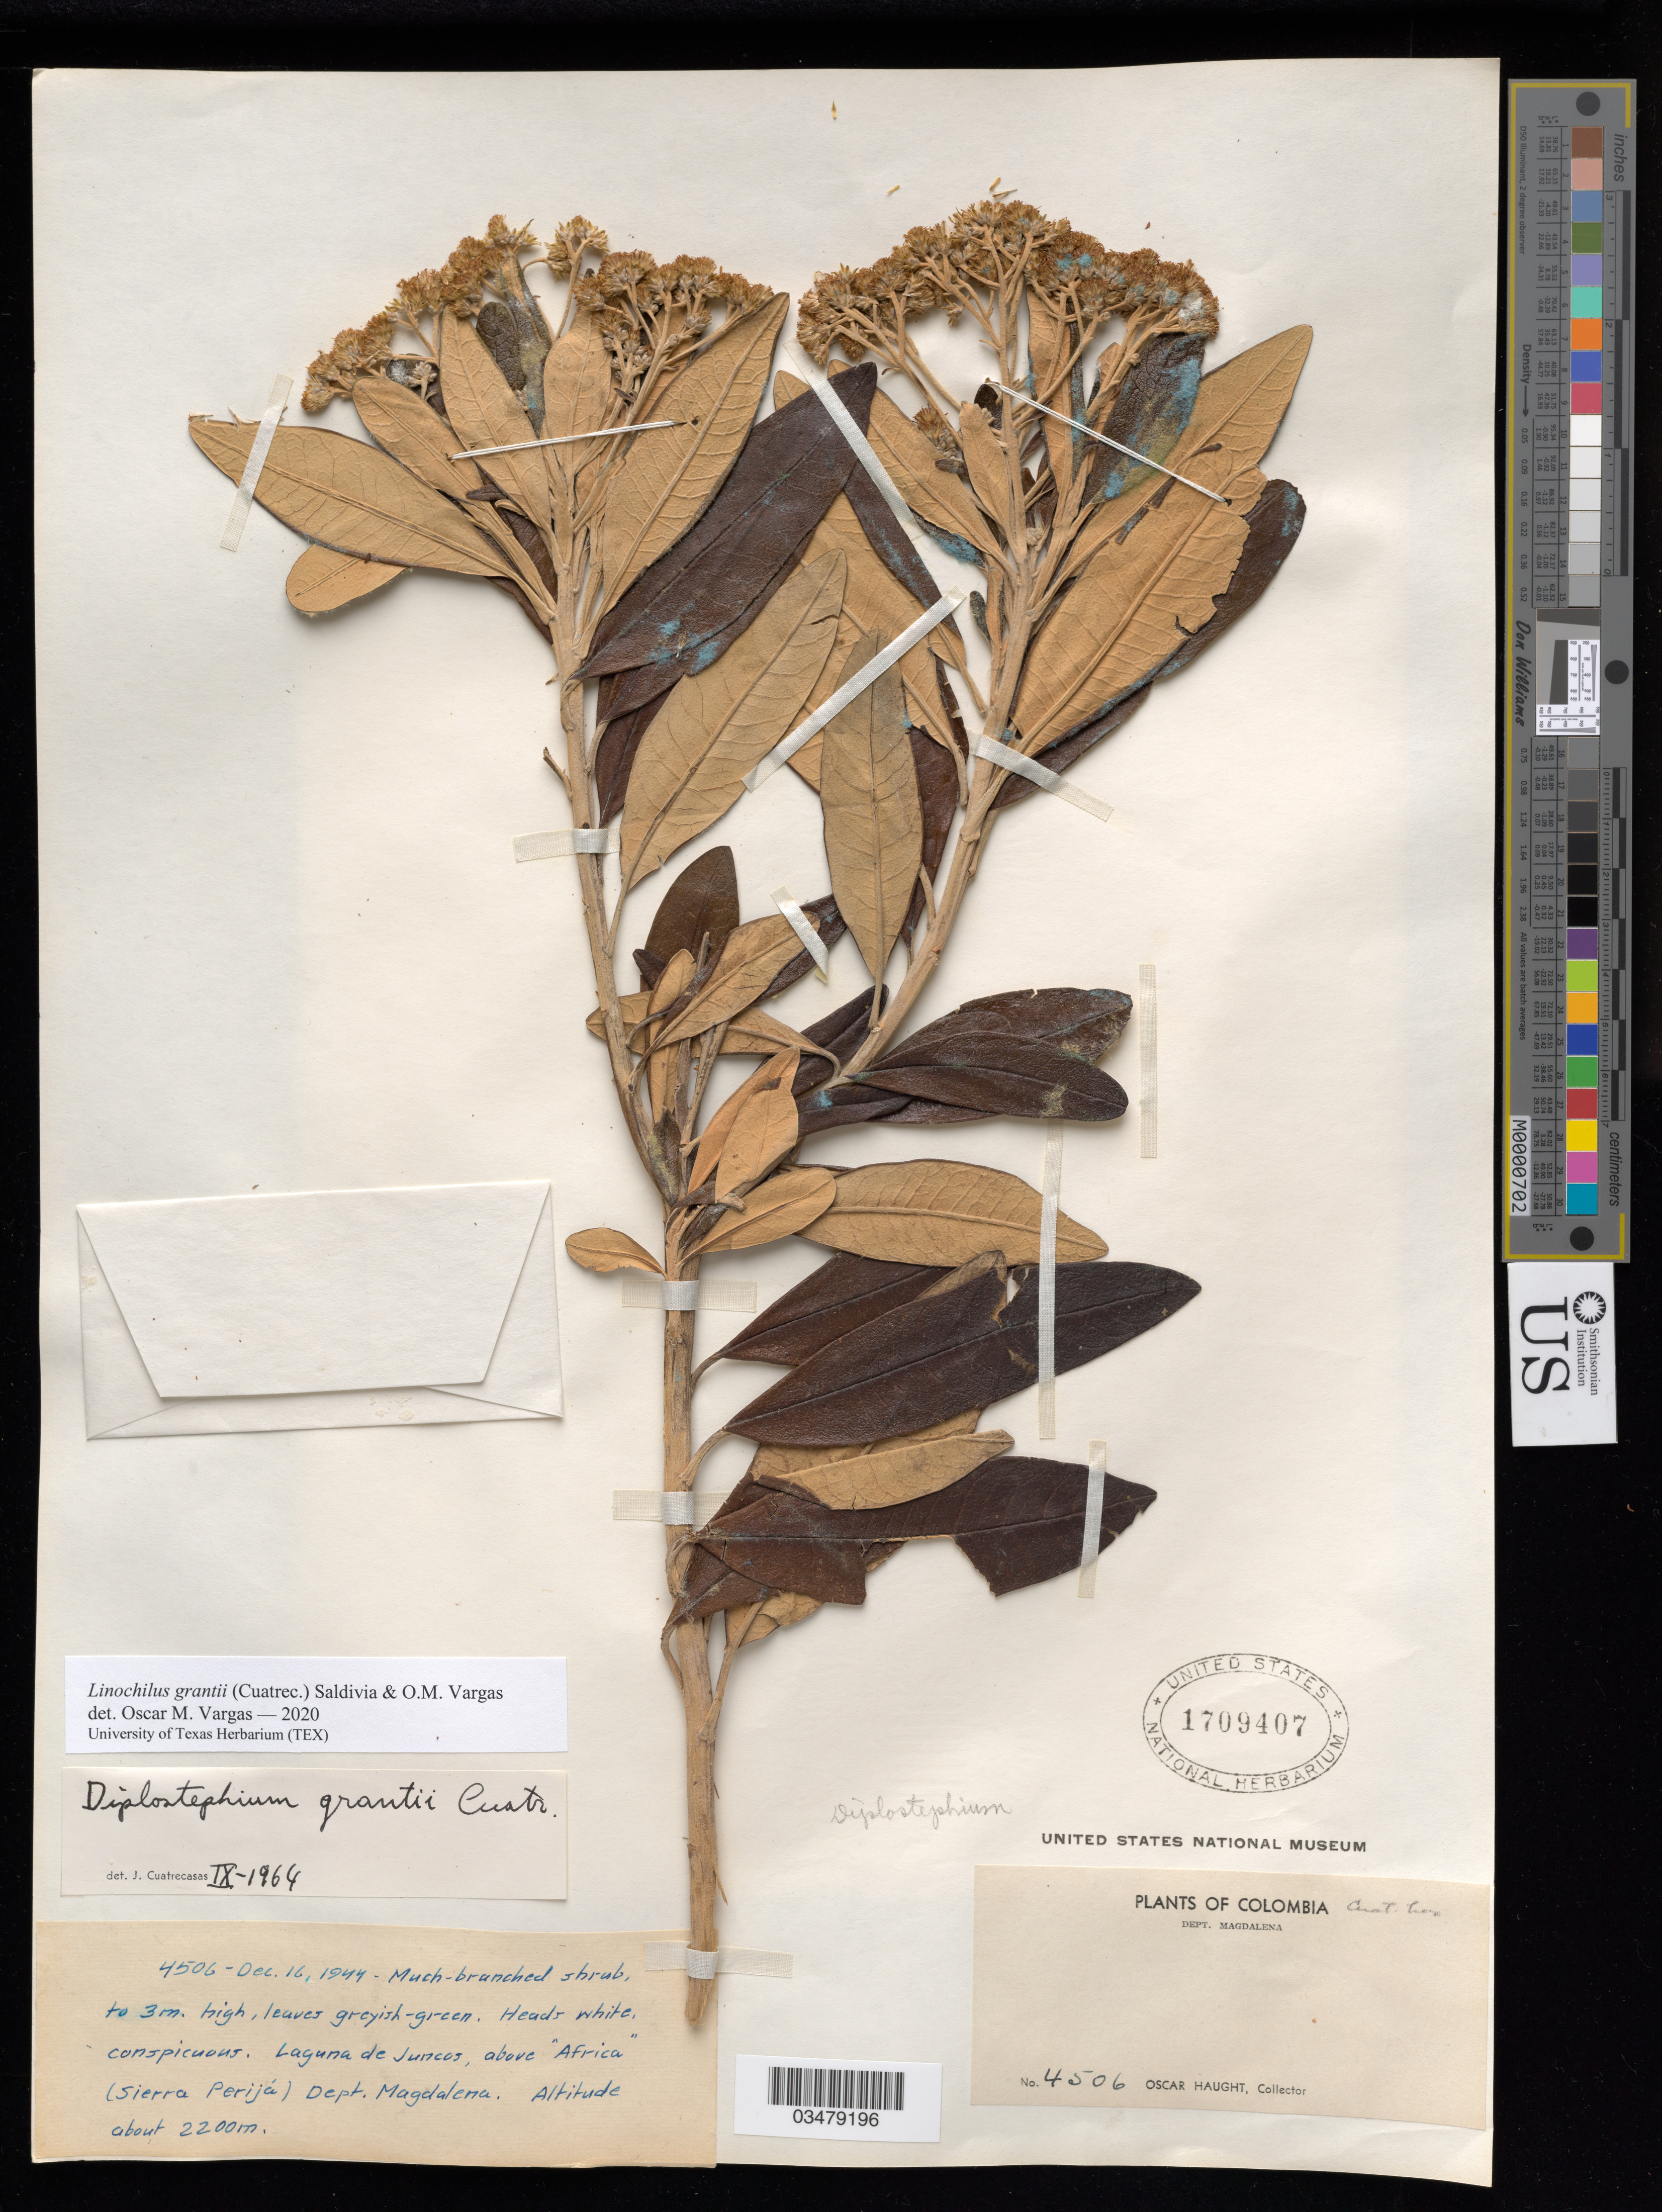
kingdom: Plantae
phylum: Tracheophyta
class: Magnoliopsida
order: Asterales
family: Asteraceae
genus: Linochilus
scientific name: Linochilus grantii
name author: (Cuatrec.) Saldivia & O.M. Vargas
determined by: Vargas, Oscar M.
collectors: O. L. Haught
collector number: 4506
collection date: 1944-12-16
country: Colombia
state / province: Magdalena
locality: Laguna de Juncus above "Africa" (Sierra Perijá)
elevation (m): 2200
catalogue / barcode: US 1709407